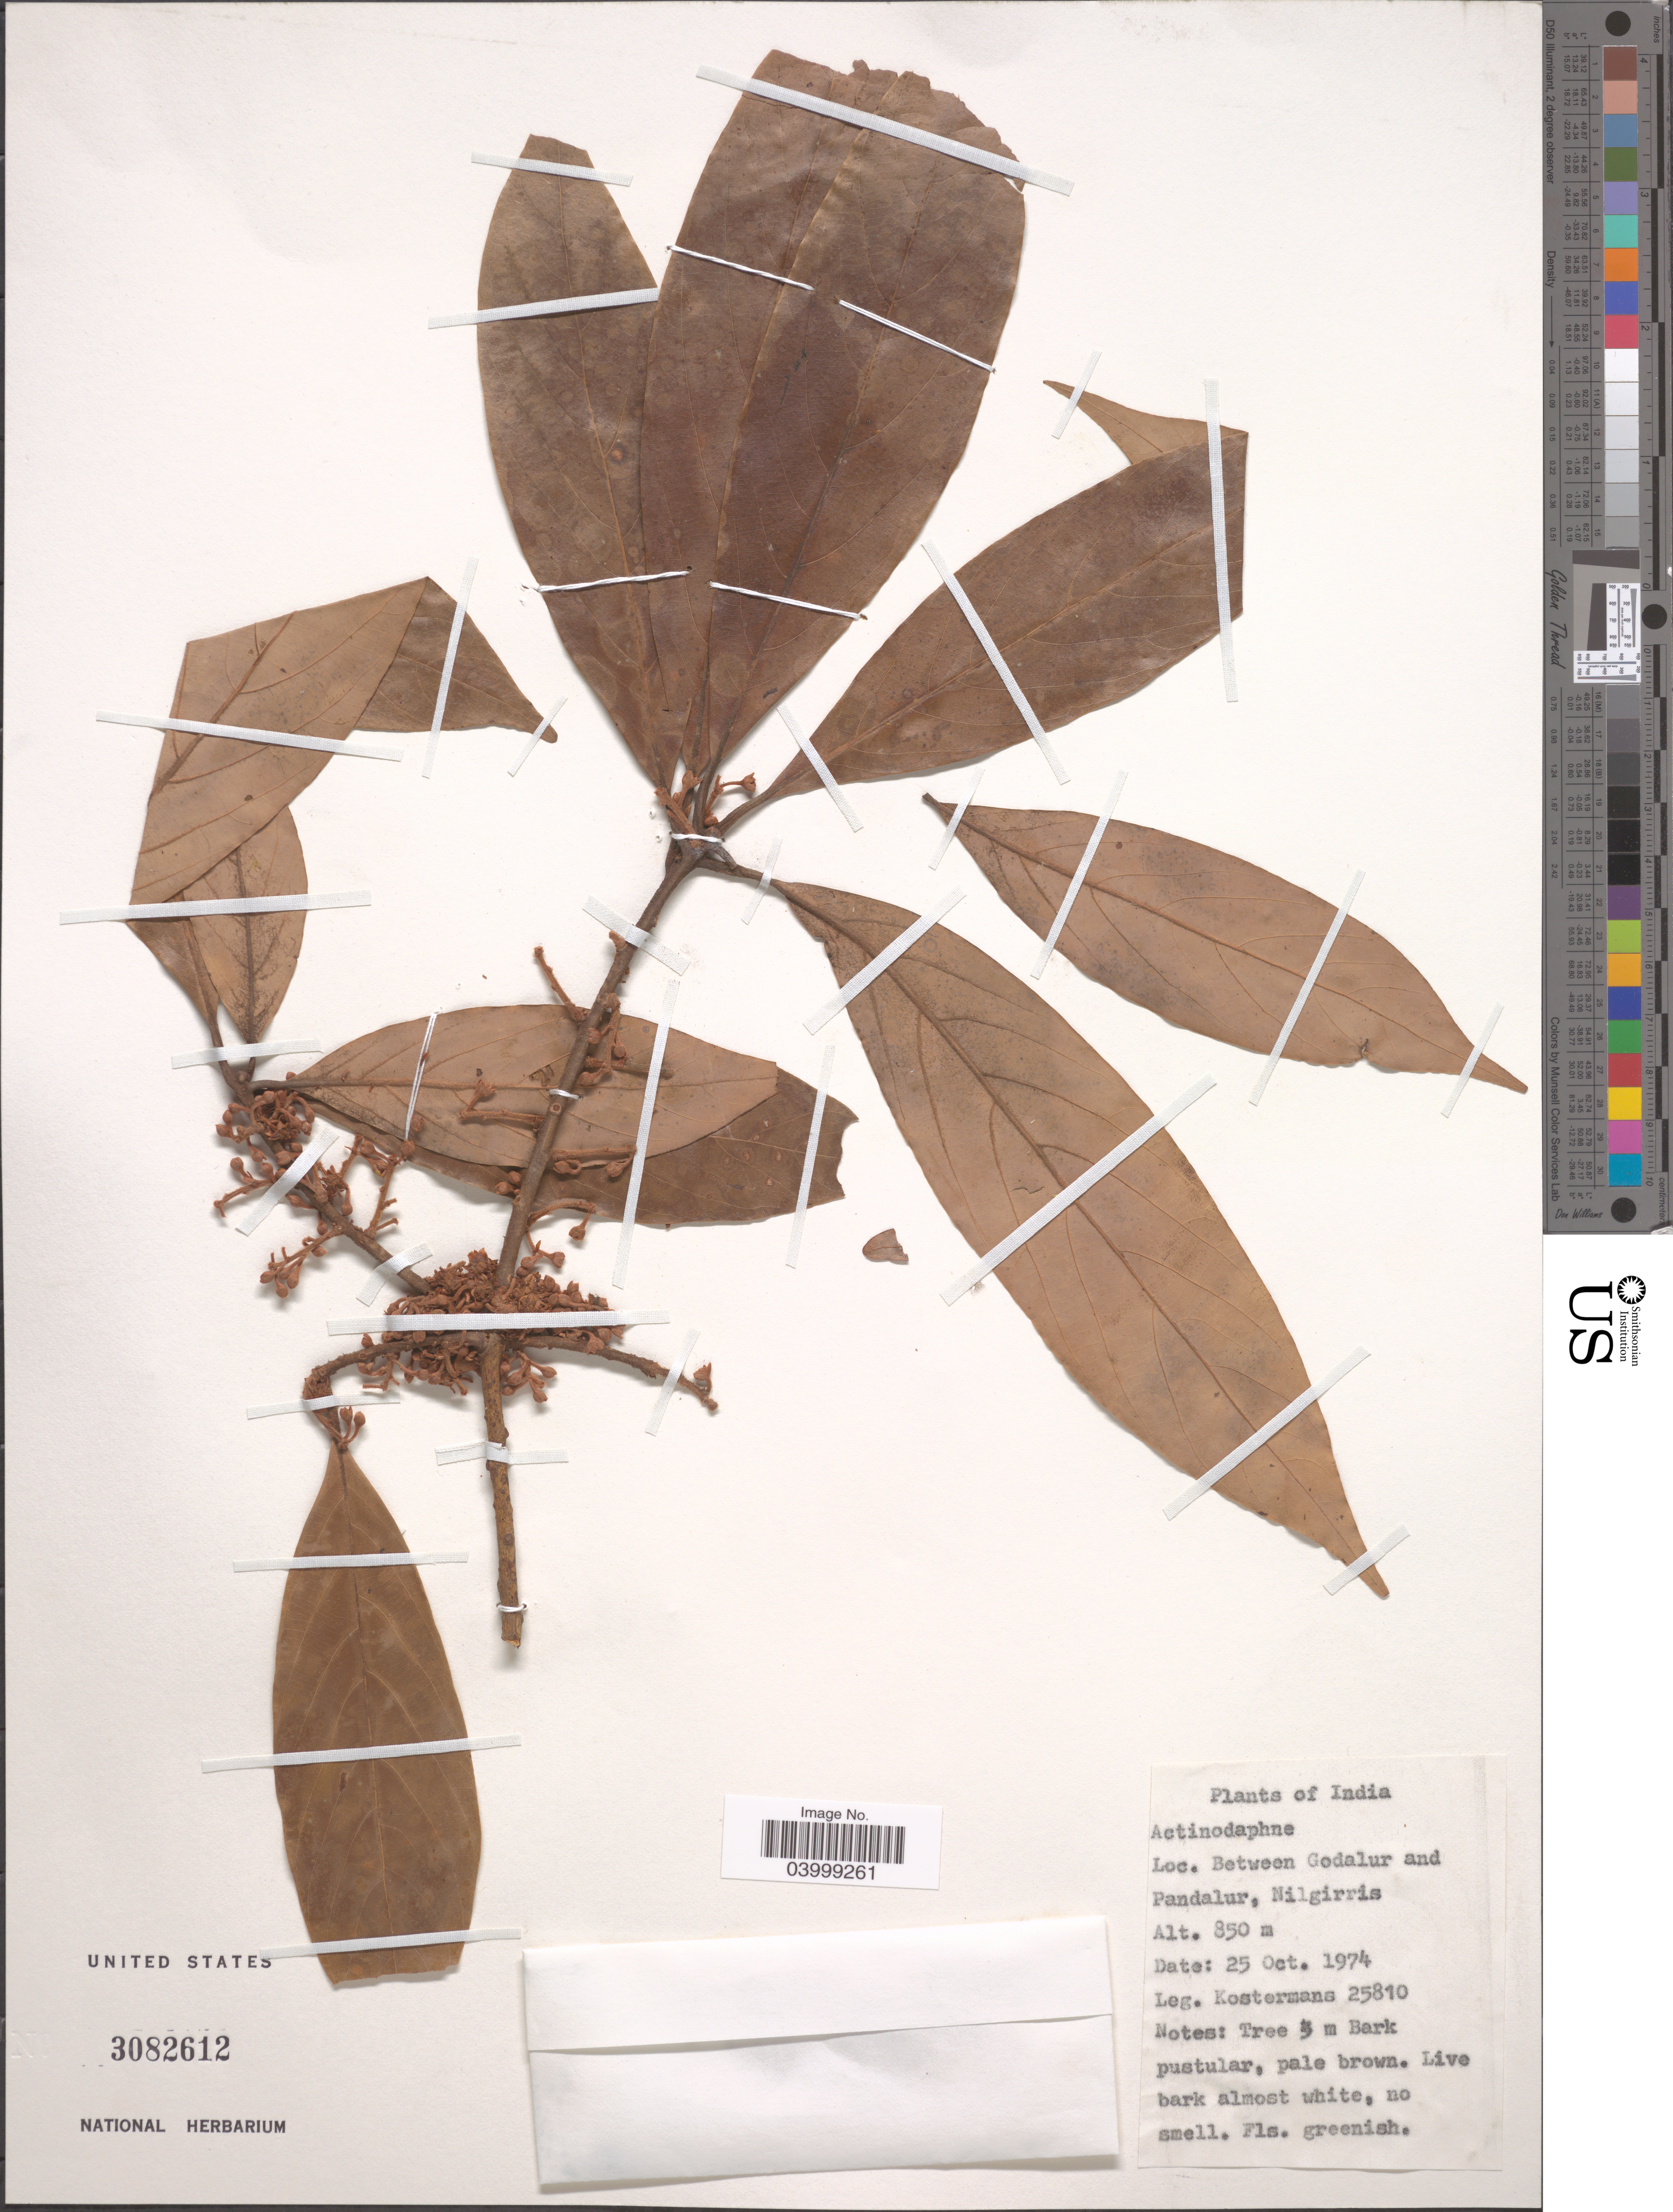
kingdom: Plantae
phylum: Tracheophyta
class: Magnoliopsida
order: Laurales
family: Lauraceae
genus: Actinodaphne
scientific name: Actinodaphne sp.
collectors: Kostermans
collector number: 25810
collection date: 1974-10-25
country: India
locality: Between Godalur and Pandalur, Nilgirris.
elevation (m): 850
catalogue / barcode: US 3082612